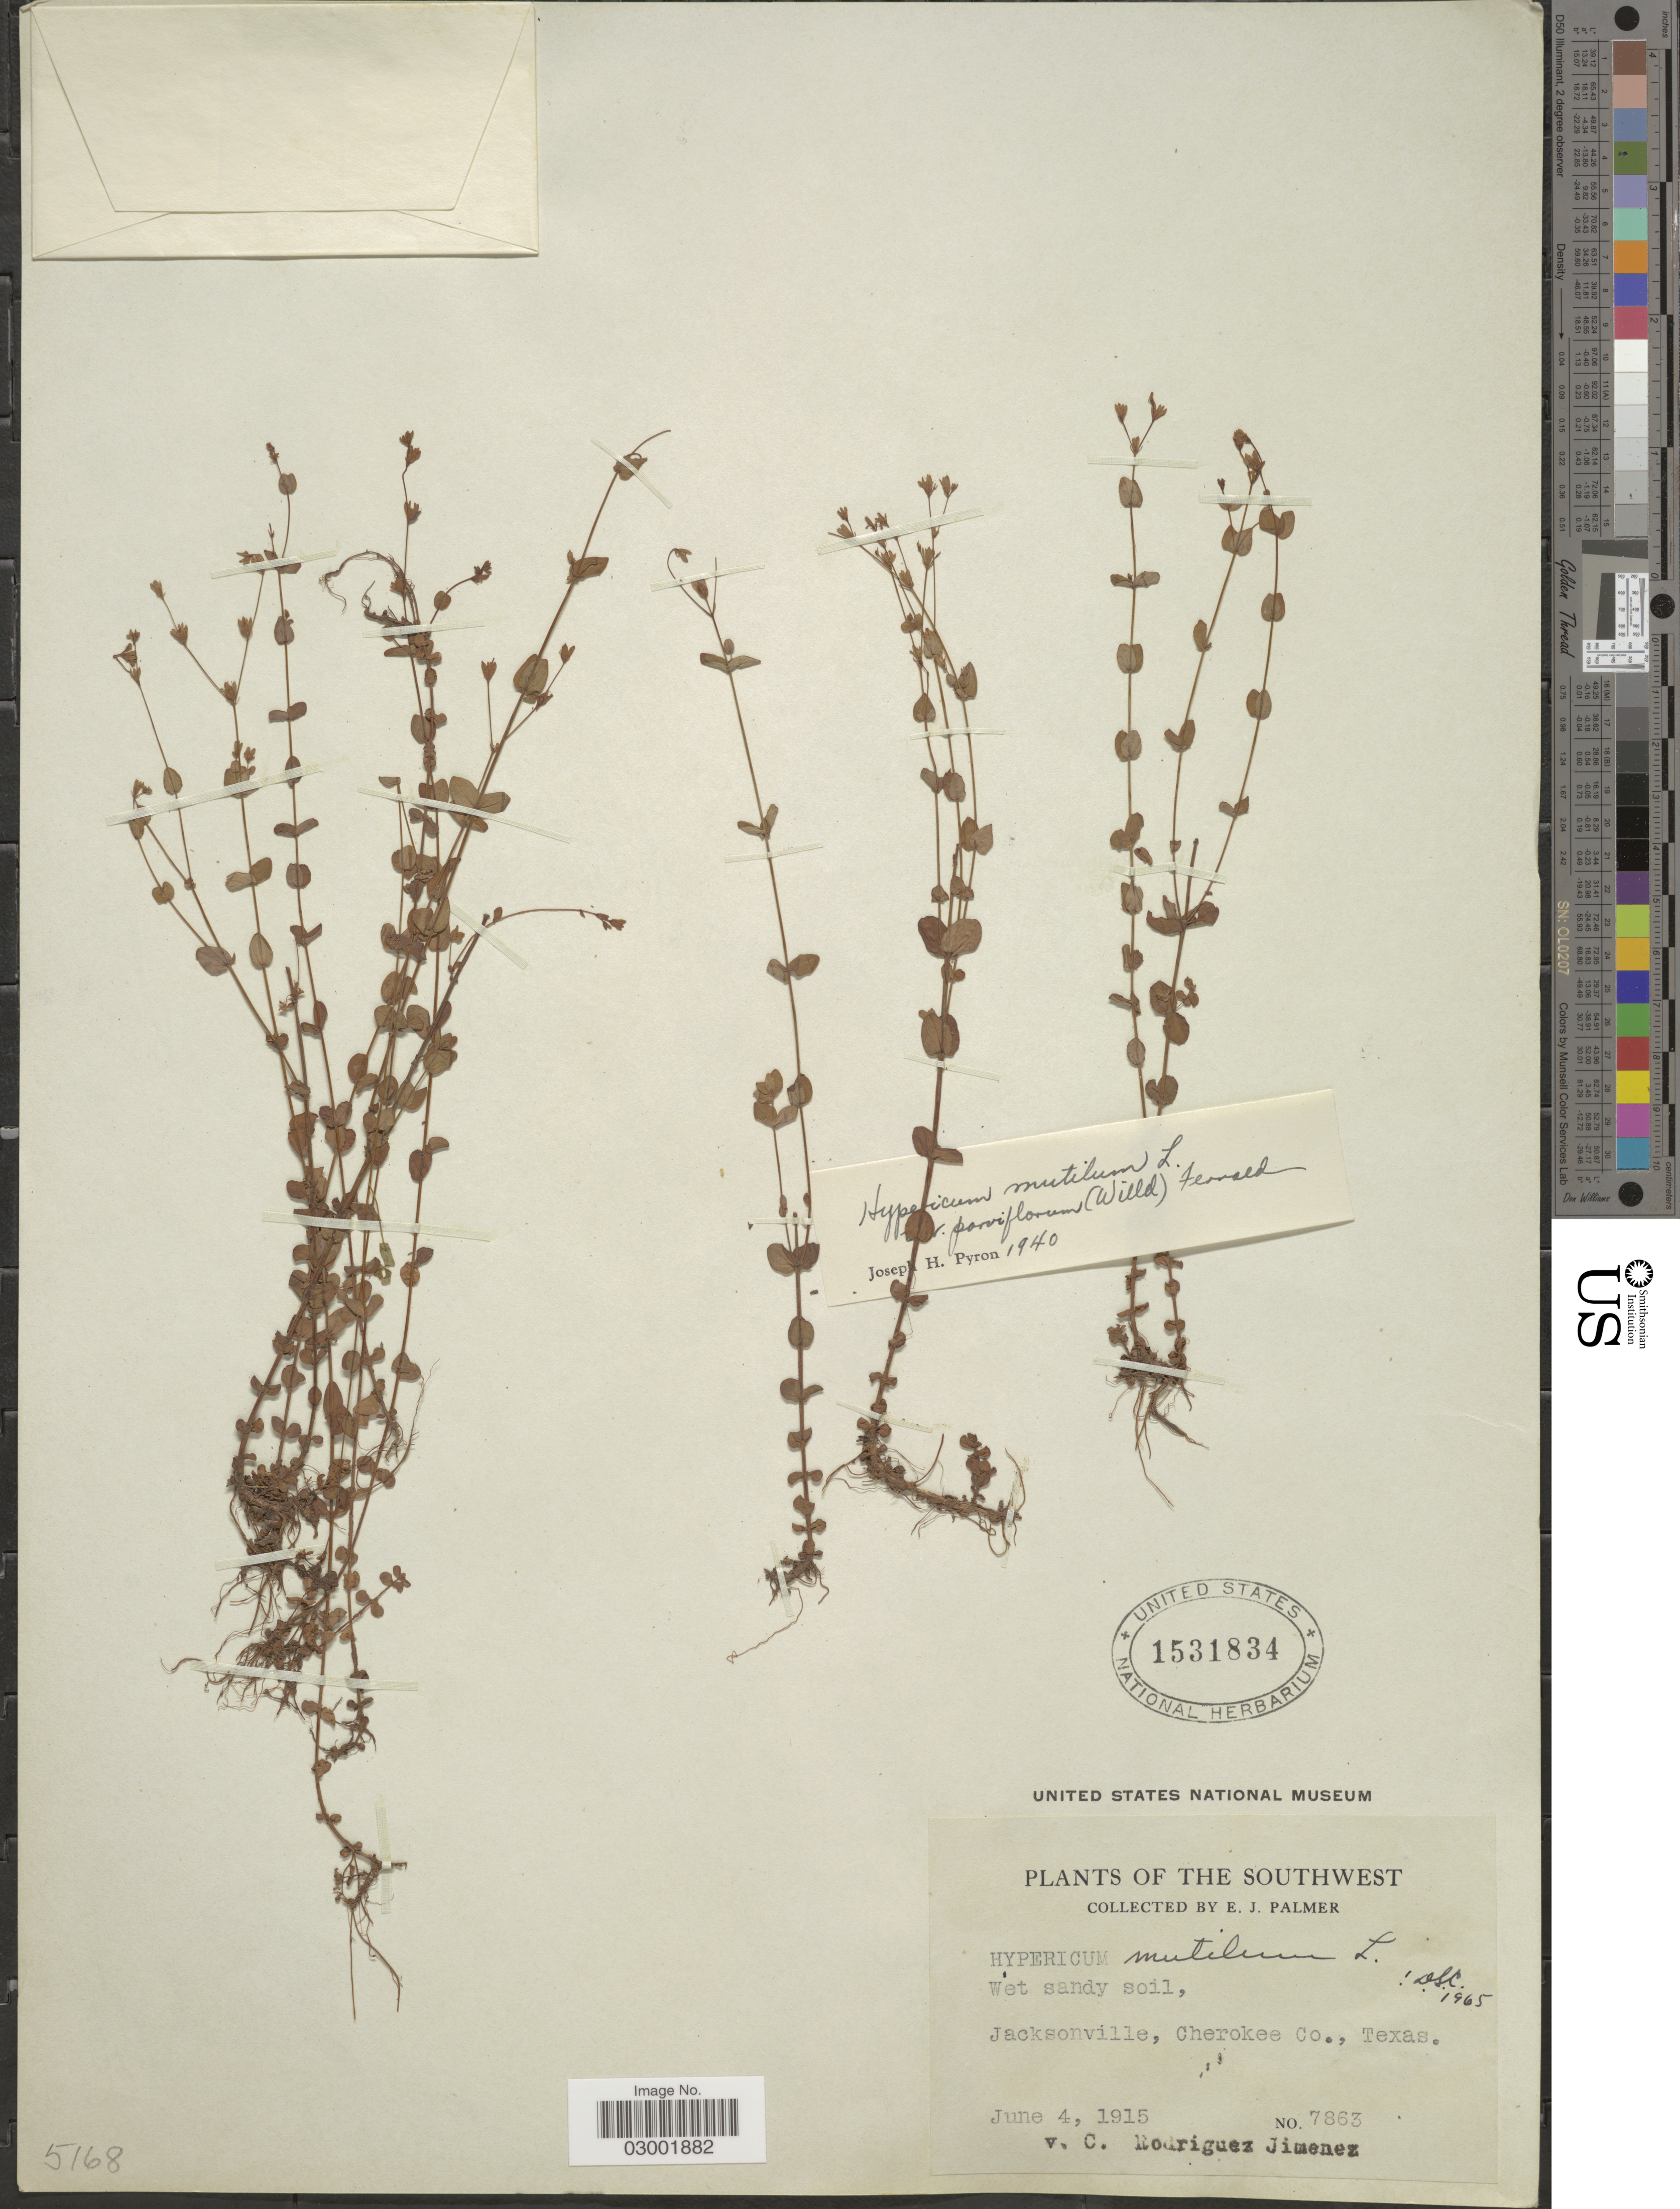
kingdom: Plantae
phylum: Tracheophyta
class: Magnoliopsida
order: Malpighiales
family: Hypericaceae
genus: Hypericum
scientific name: Hypericum mutilum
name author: L.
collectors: E. J. Palmer & C. Rodríguez Jiménez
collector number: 7863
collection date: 1915-06-04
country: United States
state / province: Texas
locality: The Southwest, Jacksonville, Cherokee Co.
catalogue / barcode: US 1531834